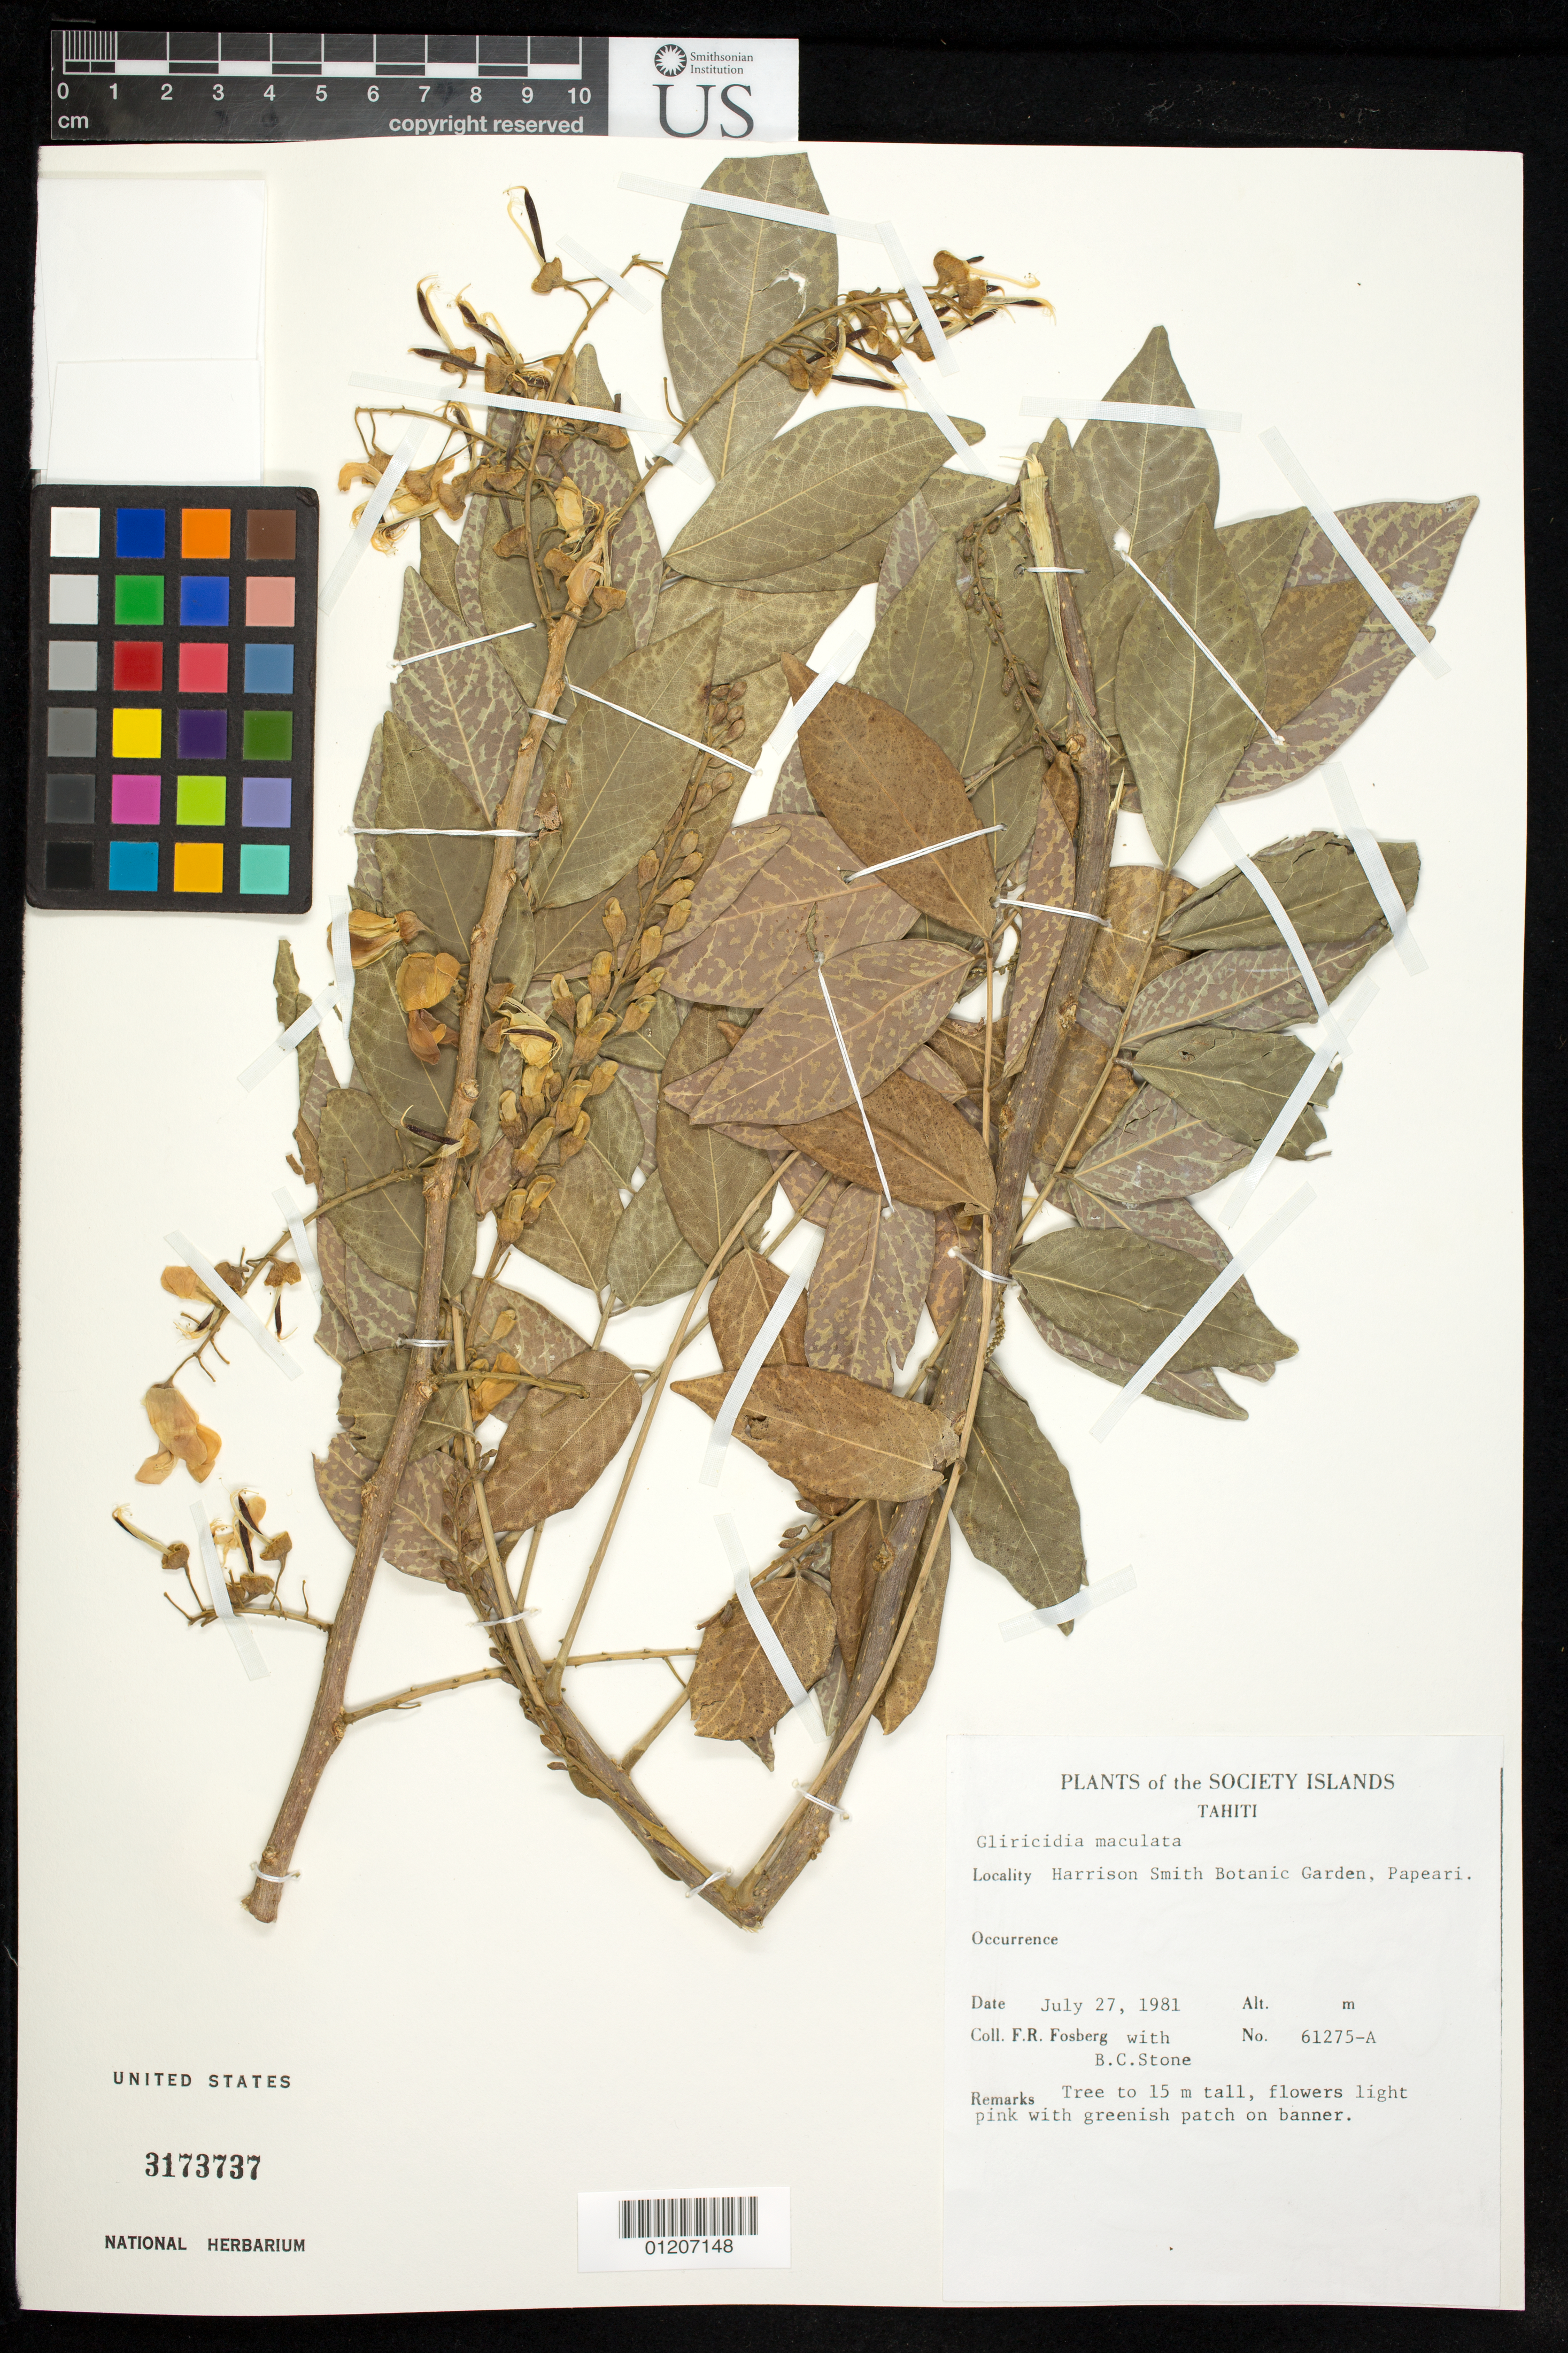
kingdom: Plantae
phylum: Tracheophyta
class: Magnoliopsida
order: Fabales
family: Fabaceae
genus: Gliricidia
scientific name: Gliricidia maculata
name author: Kunth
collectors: F. R. Fosberg & B. C. Stone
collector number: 61275-A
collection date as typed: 27 Jul 1981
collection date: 1981-07-27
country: French Polynesia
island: Tahiti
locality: Harrison smith botanical gardens-papeari [Society Is.]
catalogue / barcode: US 3173737